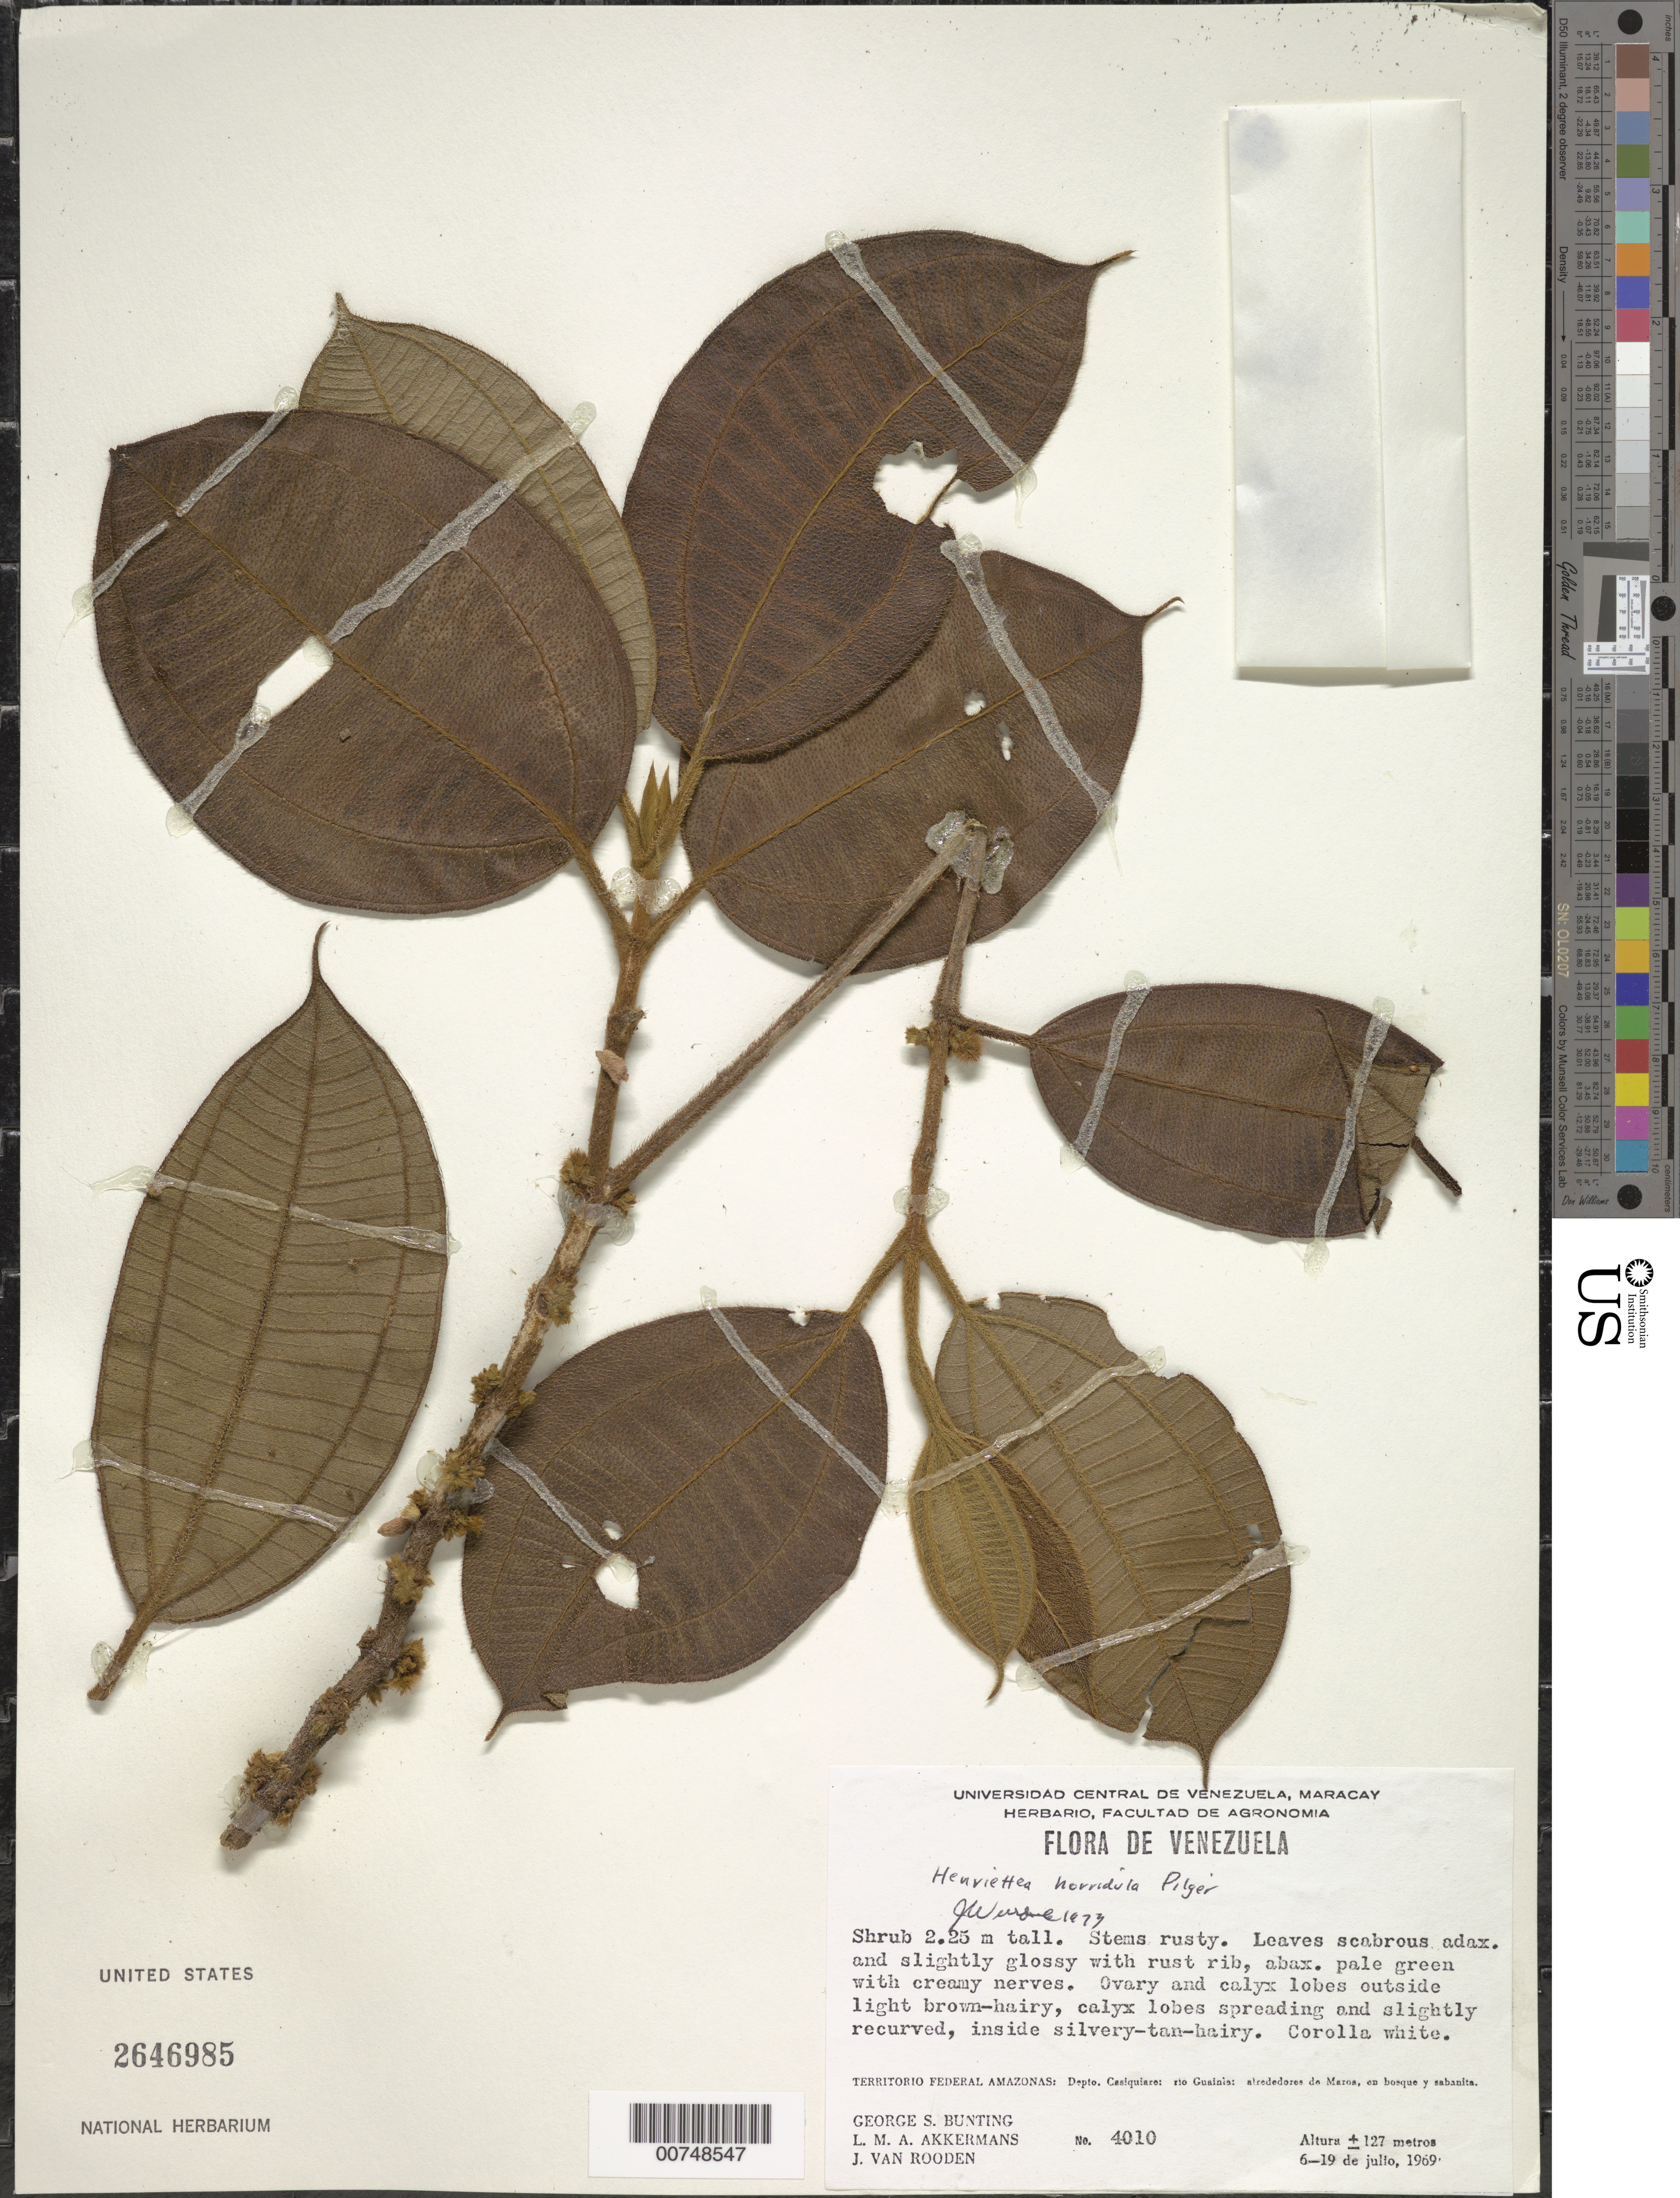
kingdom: Plantae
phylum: Tracheophyta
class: Magnoliopsida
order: Myrtales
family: Melastomataceae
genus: Henriettea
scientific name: Henriettea horridula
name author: Pilg.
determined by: Wurdack, John J., (US), US (UNITED STATES)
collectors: G. S. Bunting, L. M. Akkermans & J. Van Rooden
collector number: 4010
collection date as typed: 6-Jul-69 to 19-Jul-69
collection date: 1969-07-06/1969-07-19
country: Venezuela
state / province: Amazonas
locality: Río Guainia, alrededores de Maroa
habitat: Bosque y sabanita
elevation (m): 127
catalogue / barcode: US 2646985